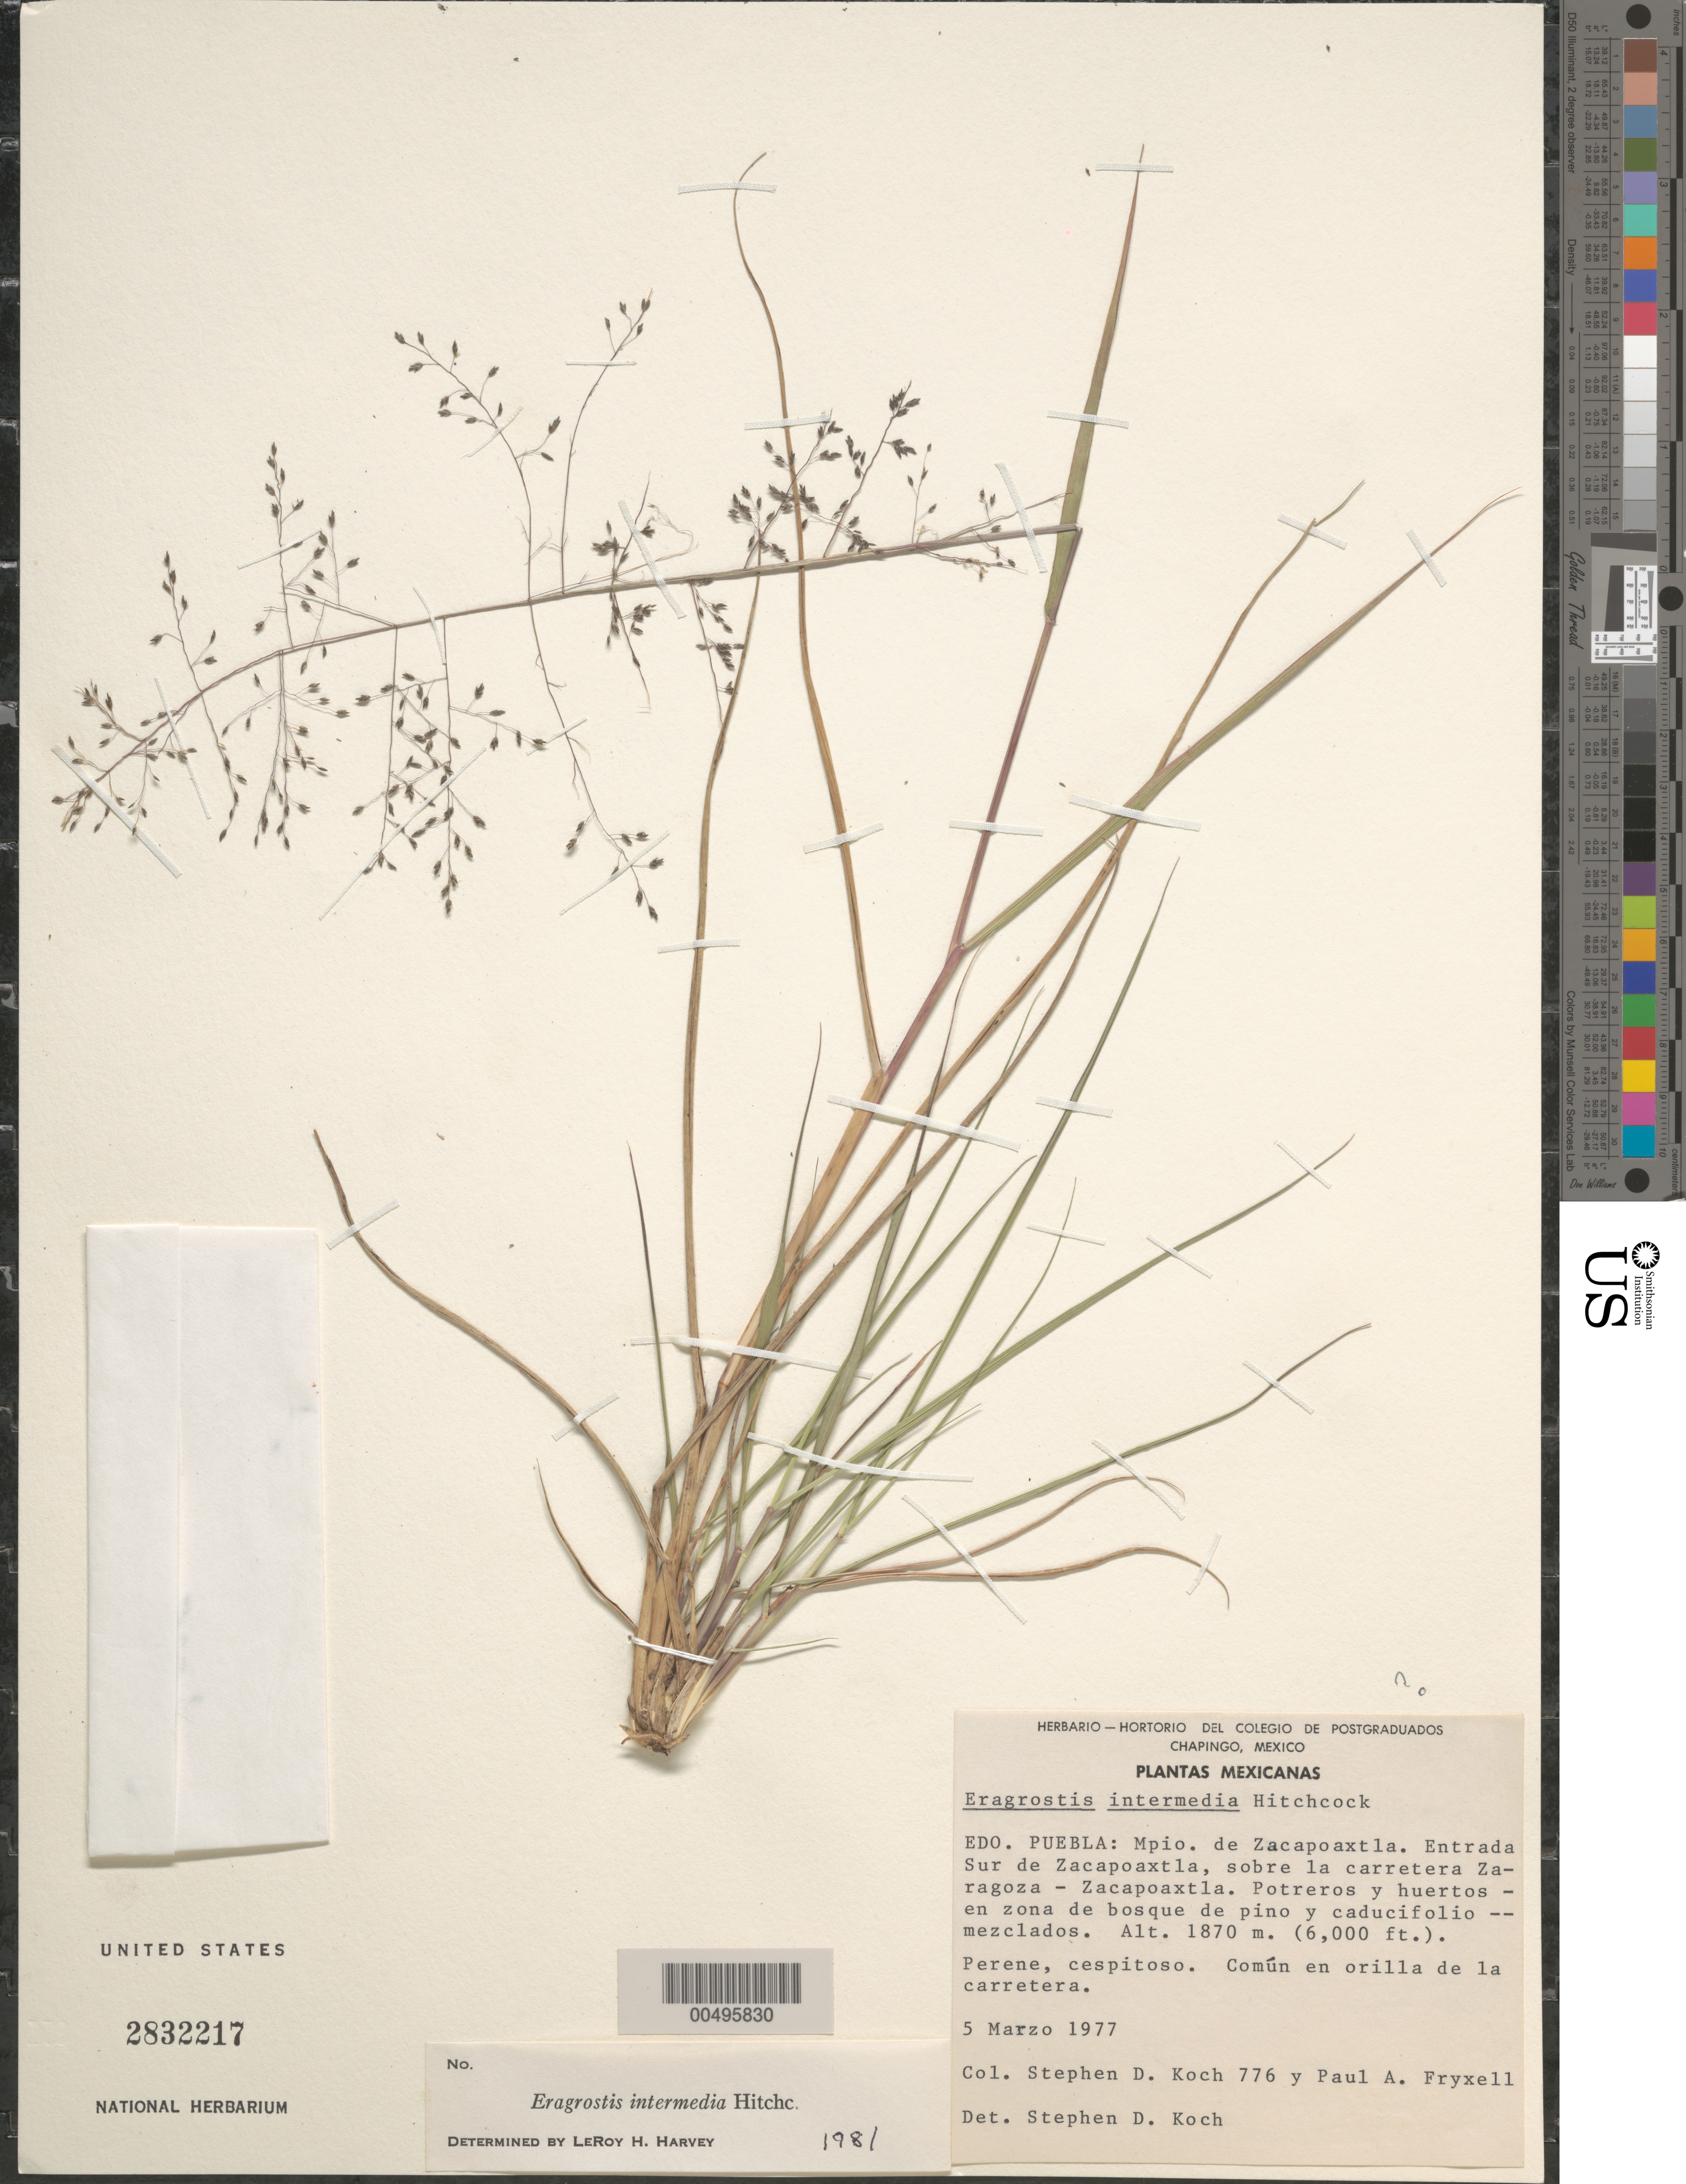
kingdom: Plantae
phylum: Tracheophyta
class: Liliopsida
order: Poales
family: Poaceae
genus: Eragrostis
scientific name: Eragrostis intermedia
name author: Hitchc.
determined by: Harvey, L. H.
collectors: S. D. Koch & P. A. Fryxell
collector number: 776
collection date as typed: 5 Mar 1977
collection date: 1977-03-05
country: Mexico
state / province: Puebla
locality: Zacapoaxtla Mun., entrance S of Zacapoaxtla, sobre to Zaragoza - Zacapoaxtla rd.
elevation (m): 1870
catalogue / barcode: US 2832217